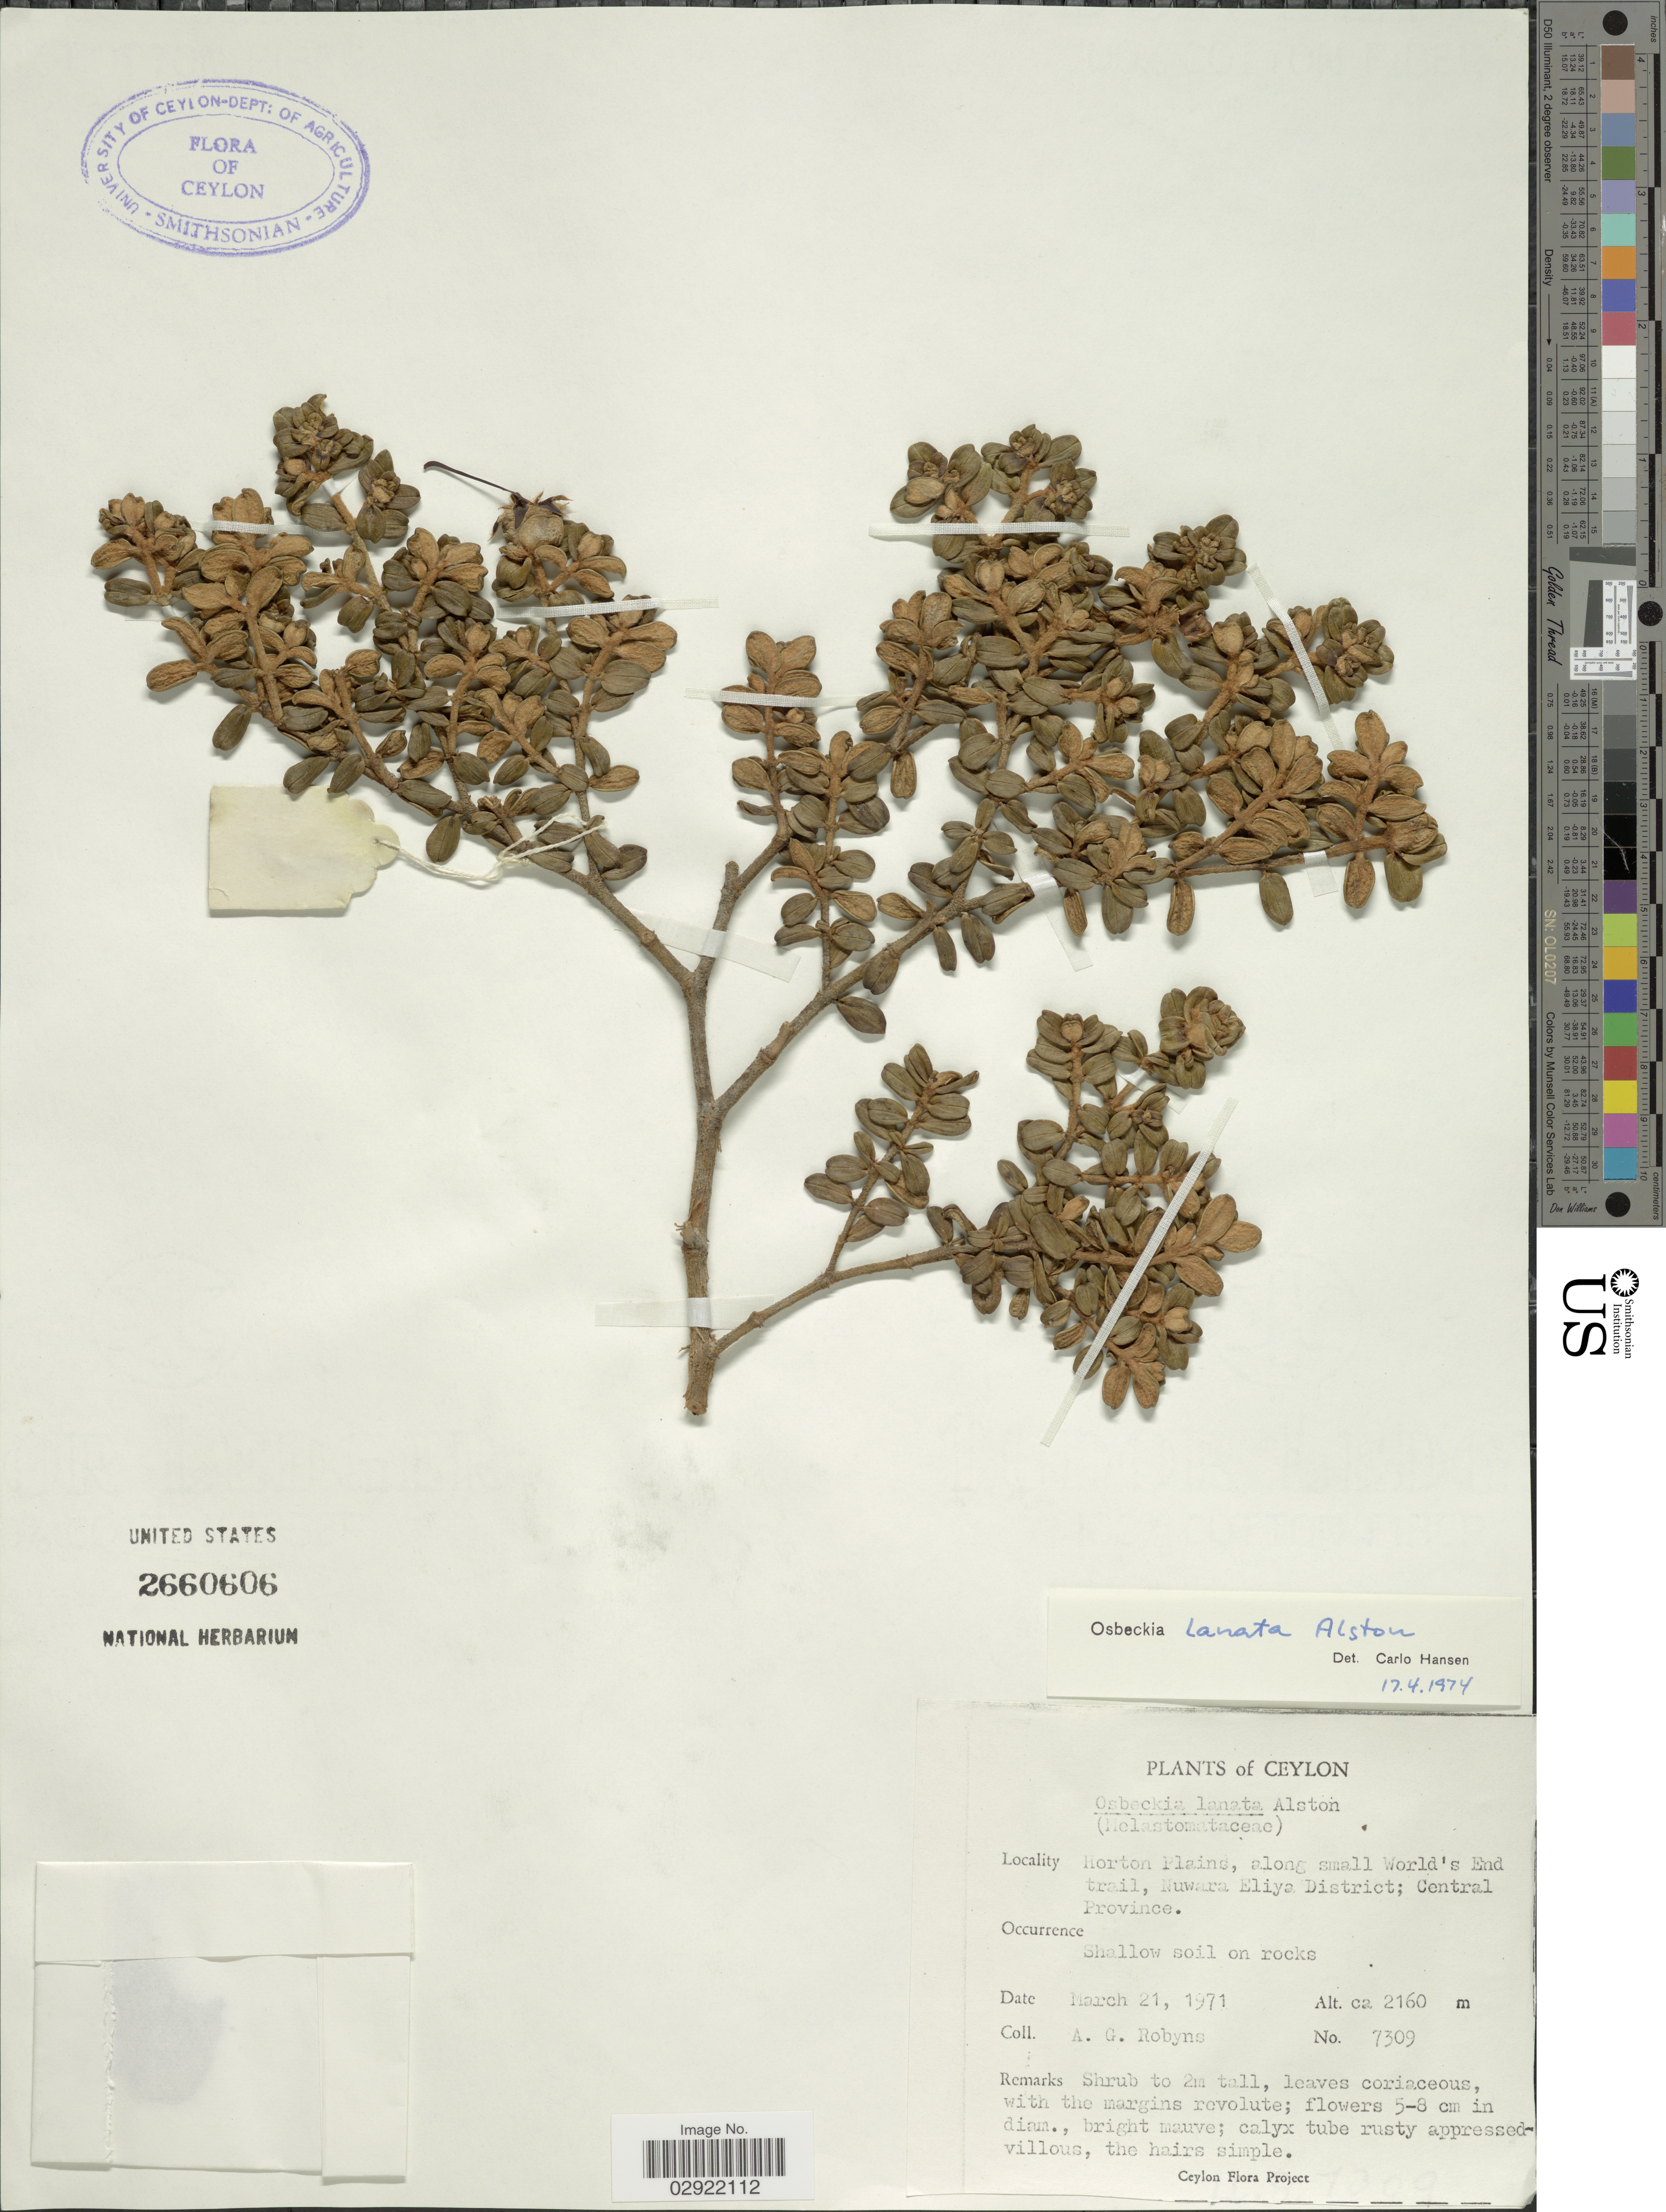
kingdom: Plantae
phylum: Tracheophyta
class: Magnoliopsida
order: Myrtales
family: Melastomataceae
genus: Osbeckia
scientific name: Osbeckia lanata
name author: Alston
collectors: A. Robyns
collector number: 7309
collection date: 1971-03-21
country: Sri Lanka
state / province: Central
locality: Ceylon. Horton Plains, along small World's End trail, Nuwara Eliya District.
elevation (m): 2160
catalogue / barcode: US 2660606